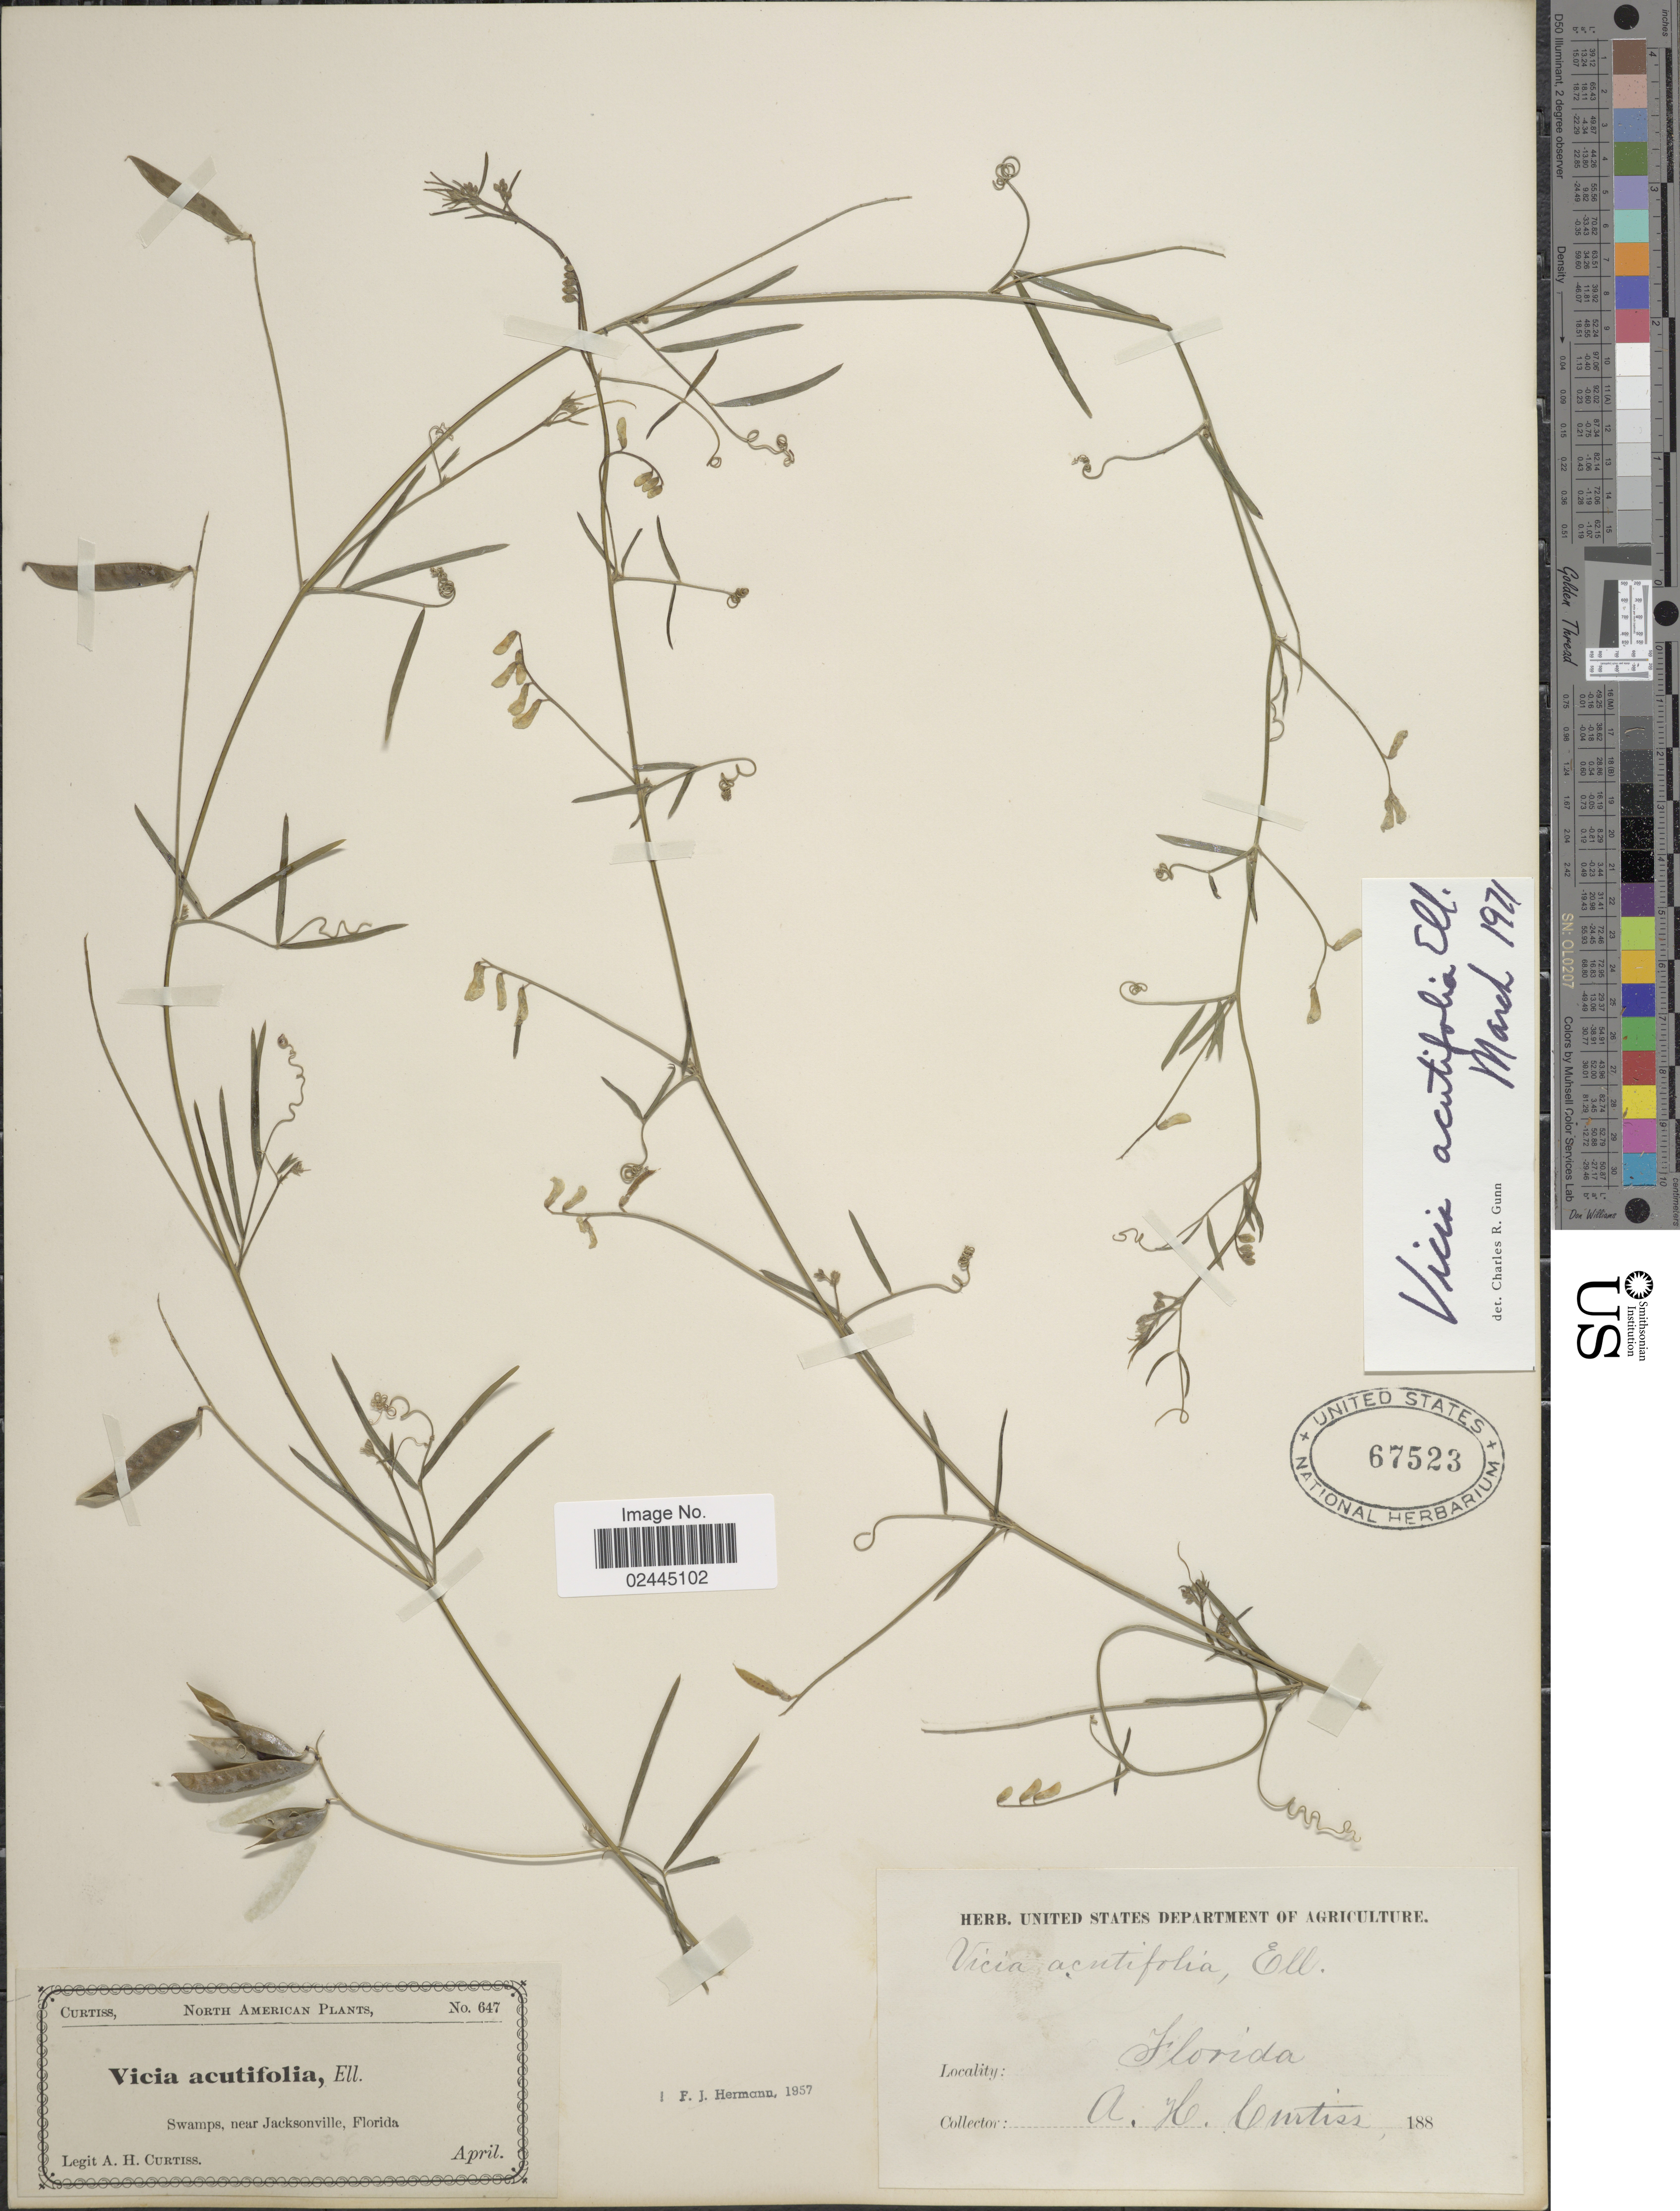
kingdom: Plantae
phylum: Tracheophyta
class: Magnoliopsida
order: Fabales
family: Fabaceae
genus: Vicia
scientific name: Vicia acutifolia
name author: Elliott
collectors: A. H. Curtiss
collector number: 647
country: United States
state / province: Florida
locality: North america. Swamps, near Jacksonville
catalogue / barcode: US 67523